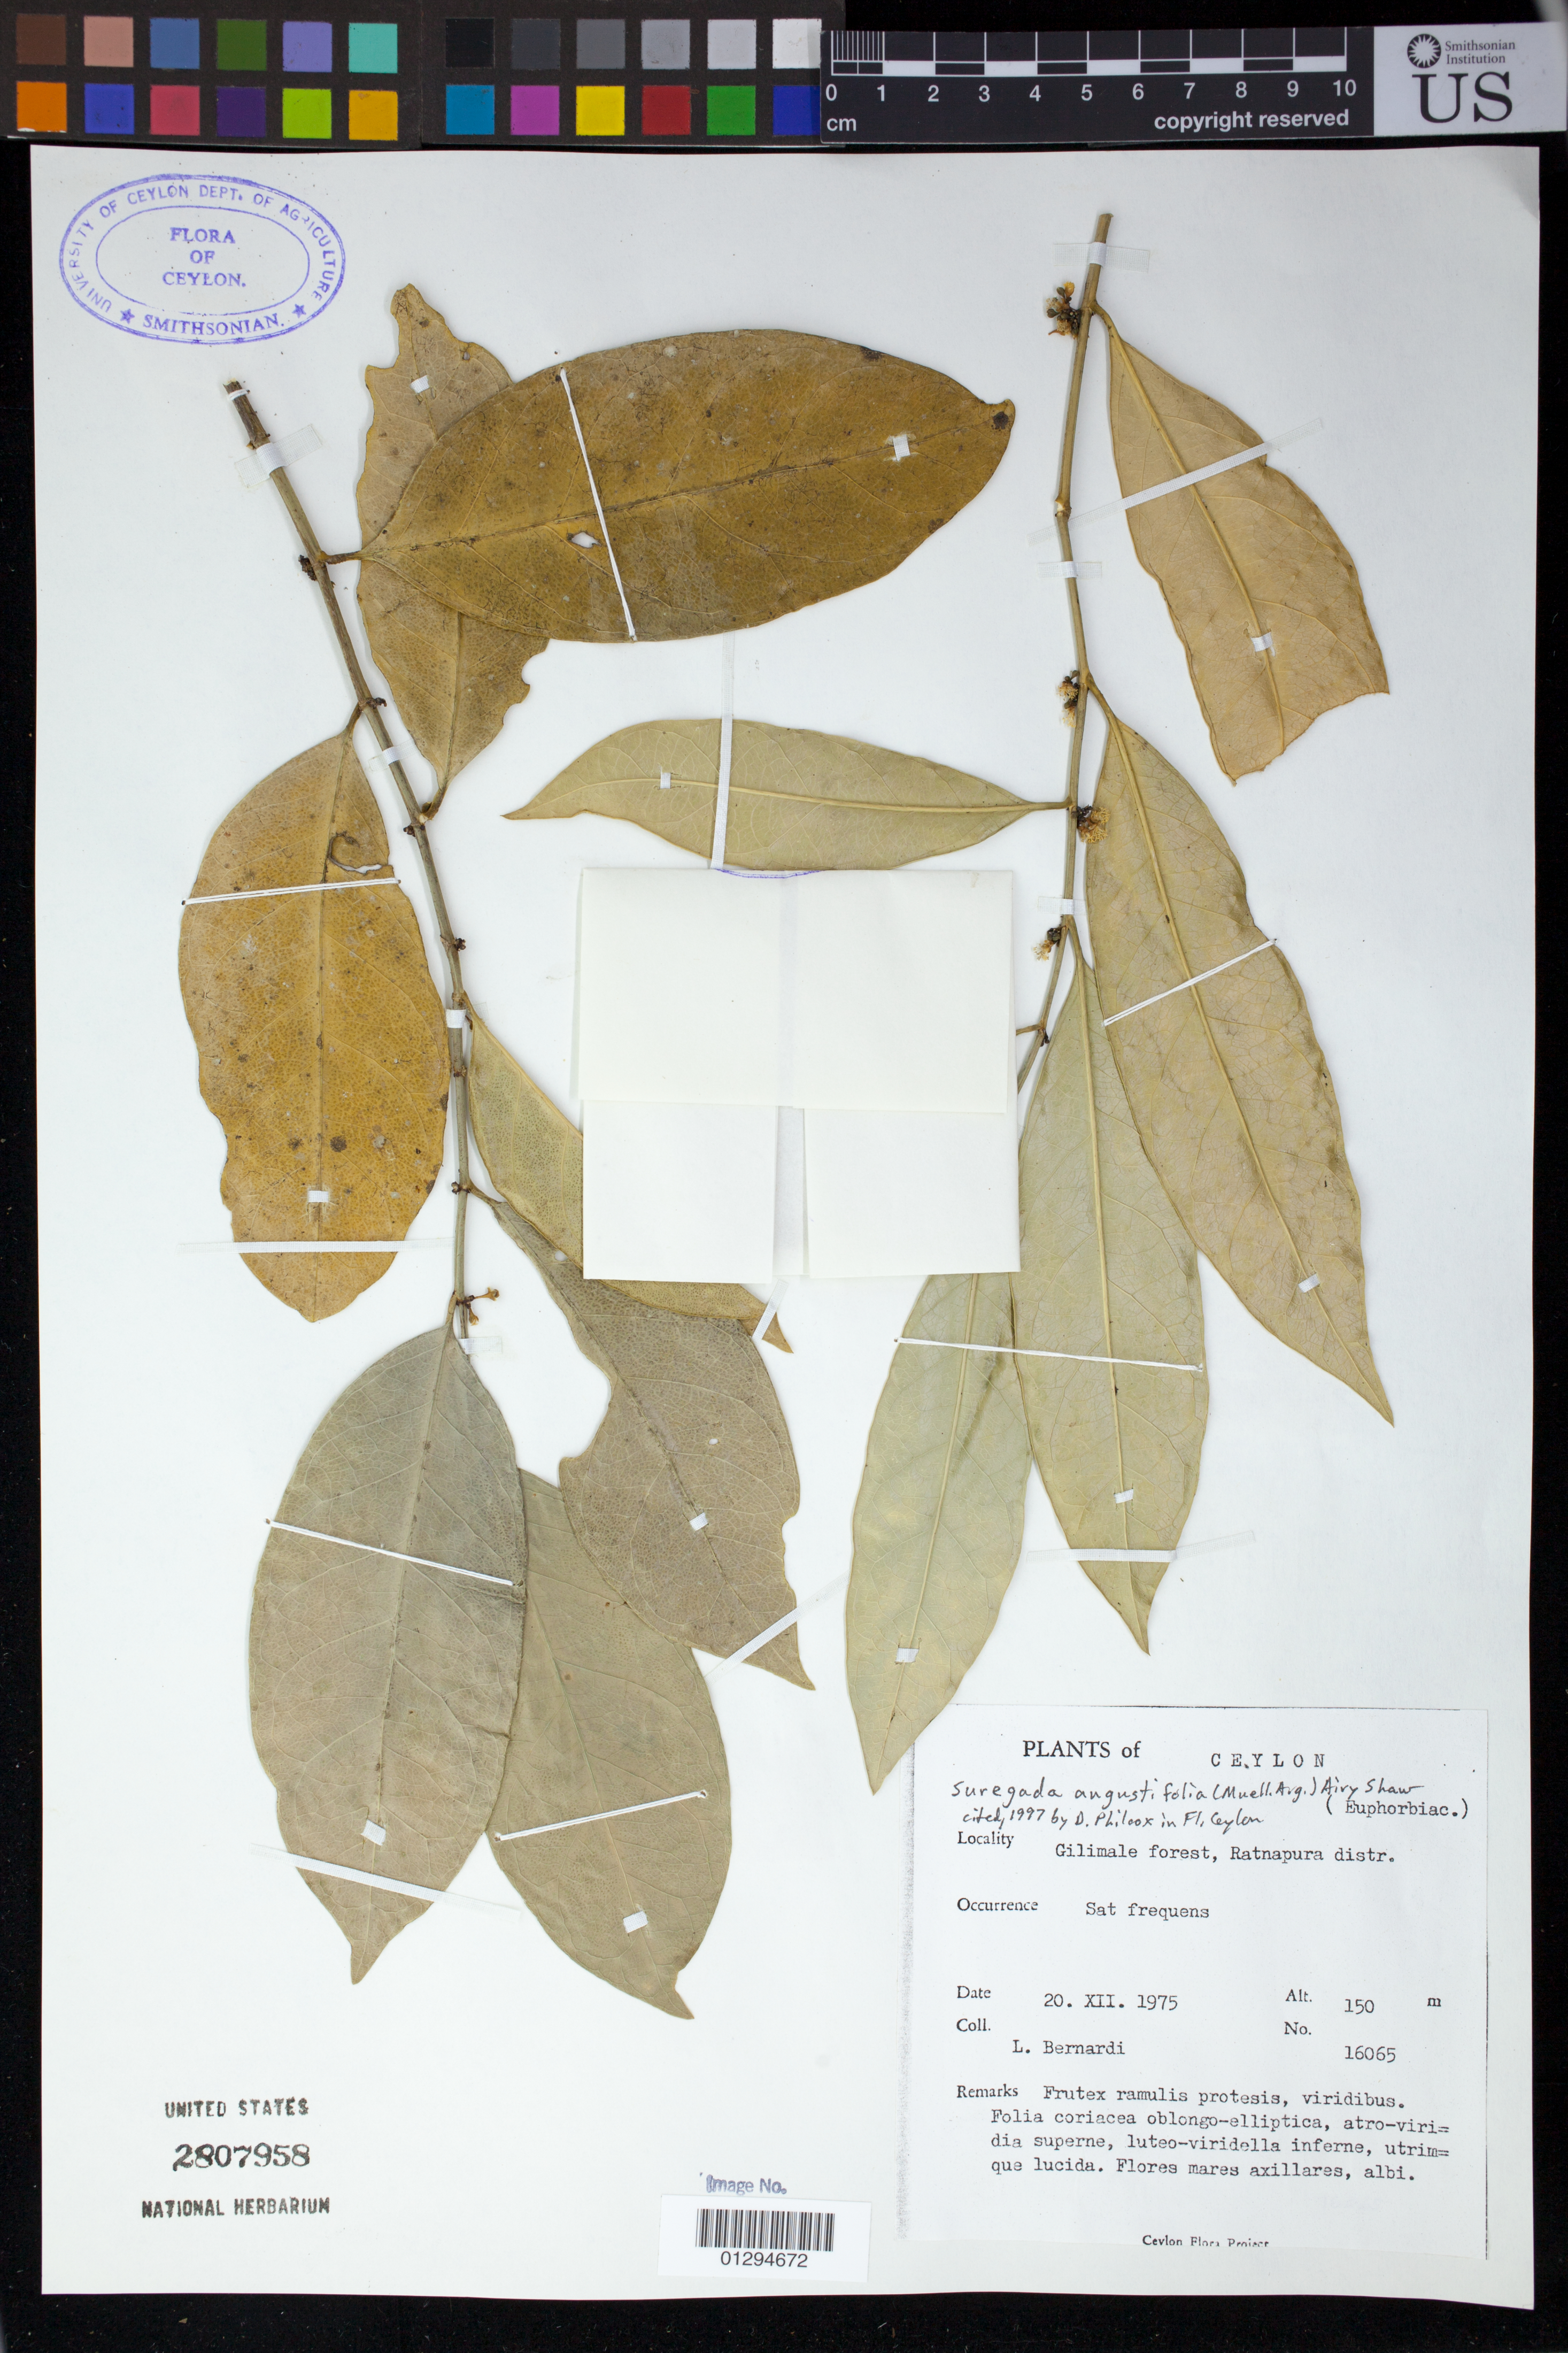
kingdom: Plantae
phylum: Tracheophyta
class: Magnoliopsida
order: Malpighiales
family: Euphorbiaceae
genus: Suregada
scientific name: Suregada angustifolia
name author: Müll. Arg.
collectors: L. Bernardi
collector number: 16065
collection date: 1975-08-20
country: Sri Lanka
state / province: Sabaragamuwa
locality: Ratnapura District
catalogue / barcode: US 2807958